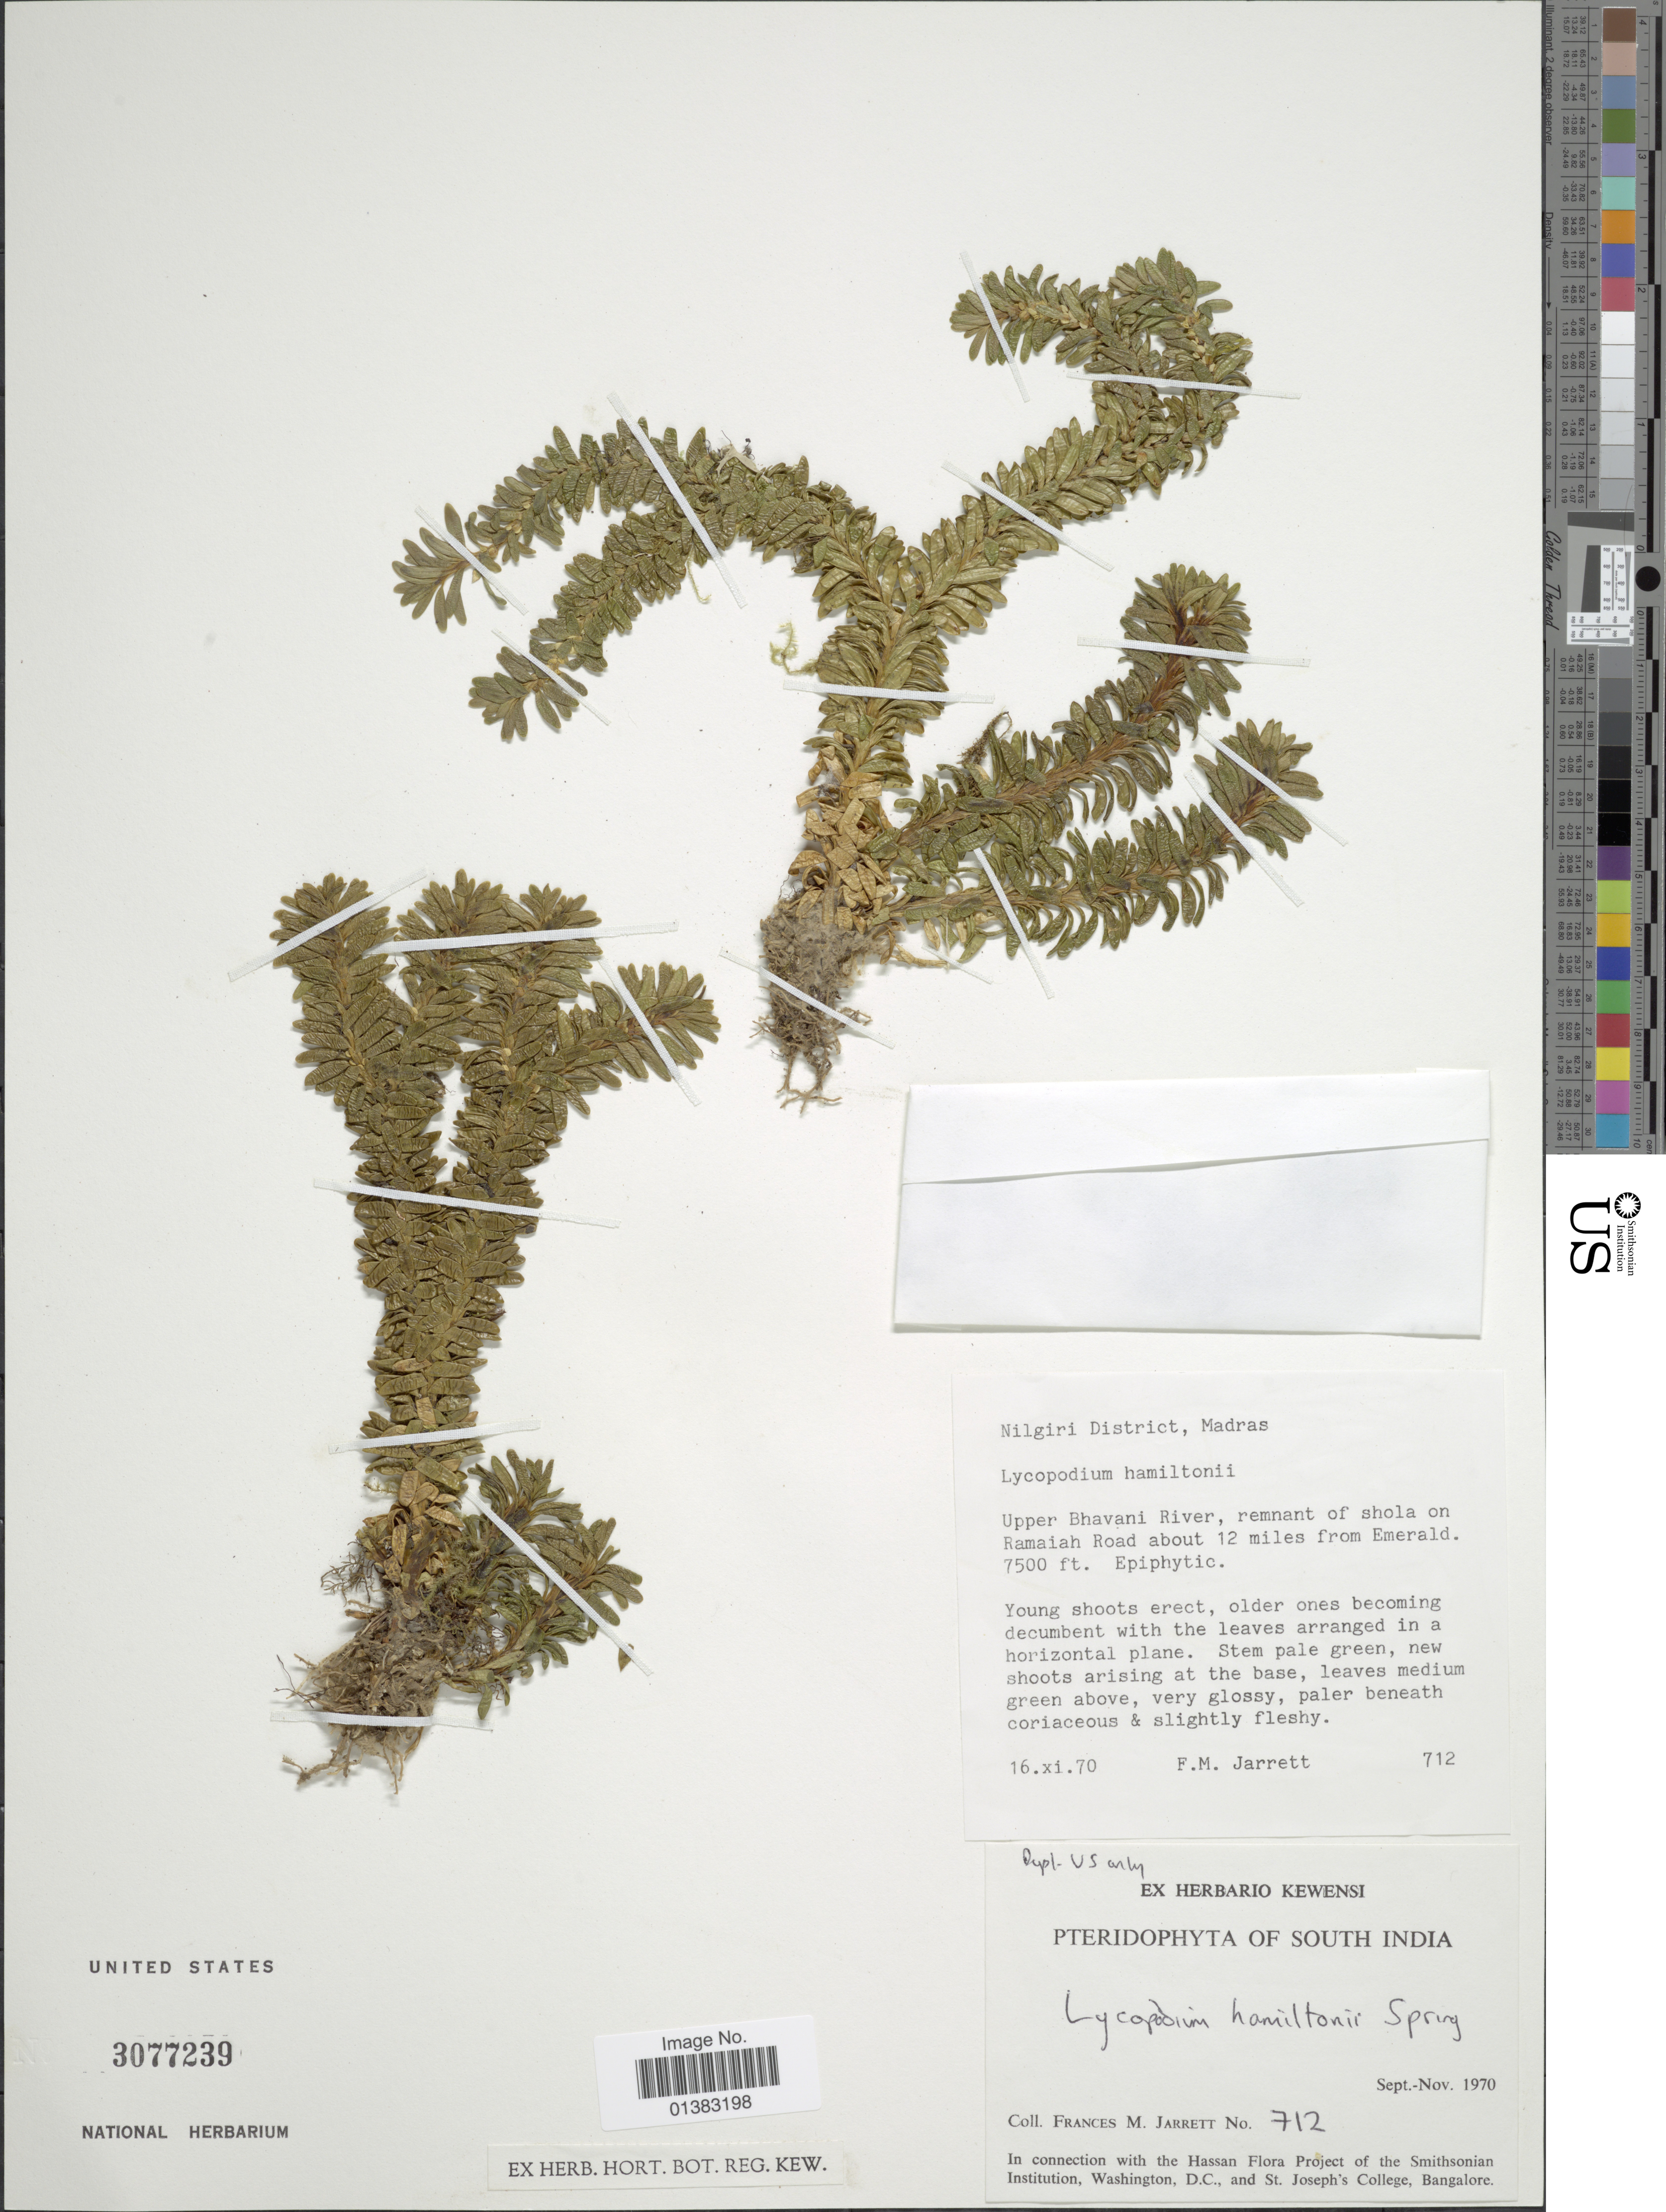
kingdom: Plantae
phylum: Tracheophyta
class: Lycopodiopsida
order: Lycopodiales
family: Lycopodiaceae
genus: Phlegmariurus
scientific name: Phlegmariurus hamiltonii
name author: (Spreng.) Á. Löve & D. Löve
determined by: Field, A. R.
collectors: F. M. Jarrett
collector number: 712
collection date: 1970-09-16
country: India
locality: South India, Nilgiri District, Madras, Upper Bhavani River, remnant of shola on Ramaiah Road about 12 miles from Emerald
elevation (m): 2286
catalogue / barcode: US 3077239